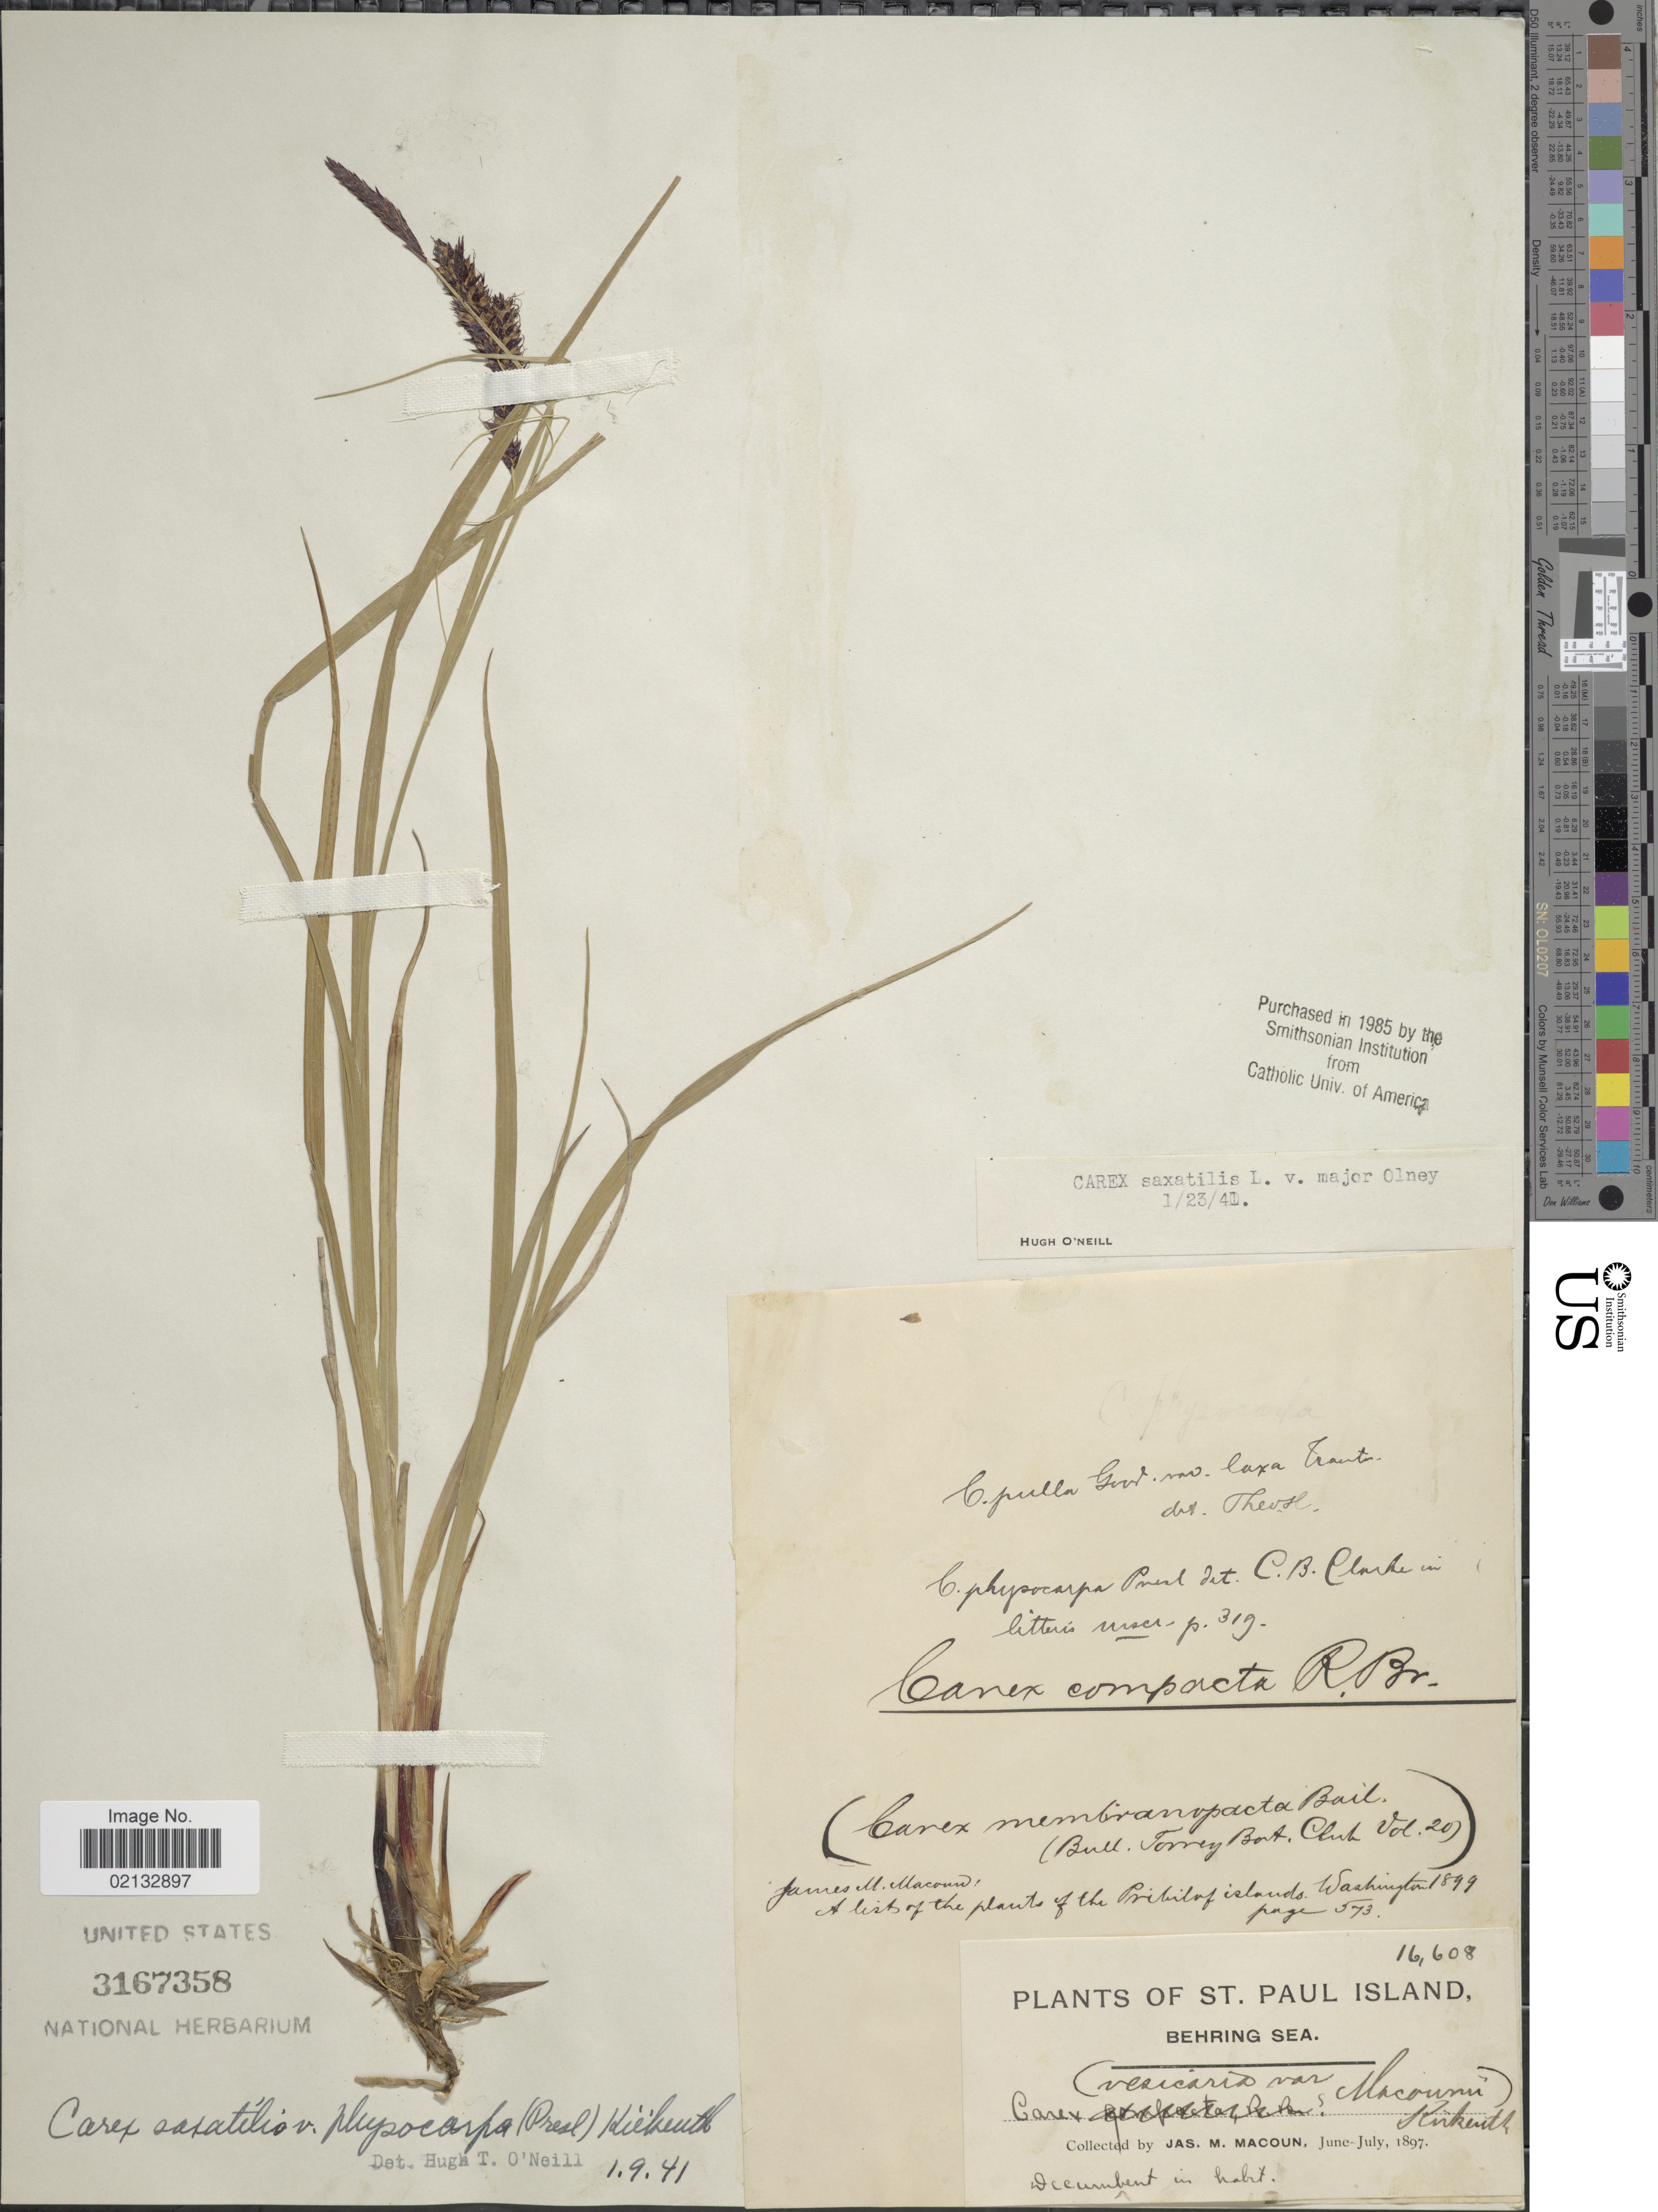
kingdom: Plantae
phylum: Tracheophyta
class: Liliopsida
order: Poales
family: Cyperaceae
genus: Carex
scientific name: Carex saxatilis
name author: L.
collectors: J. M. Macoun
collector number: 16608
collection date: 1897-06/1897-07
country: United States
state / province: Alaska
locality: St. Paul Island, Behring Sea.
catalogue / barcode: US 3167358